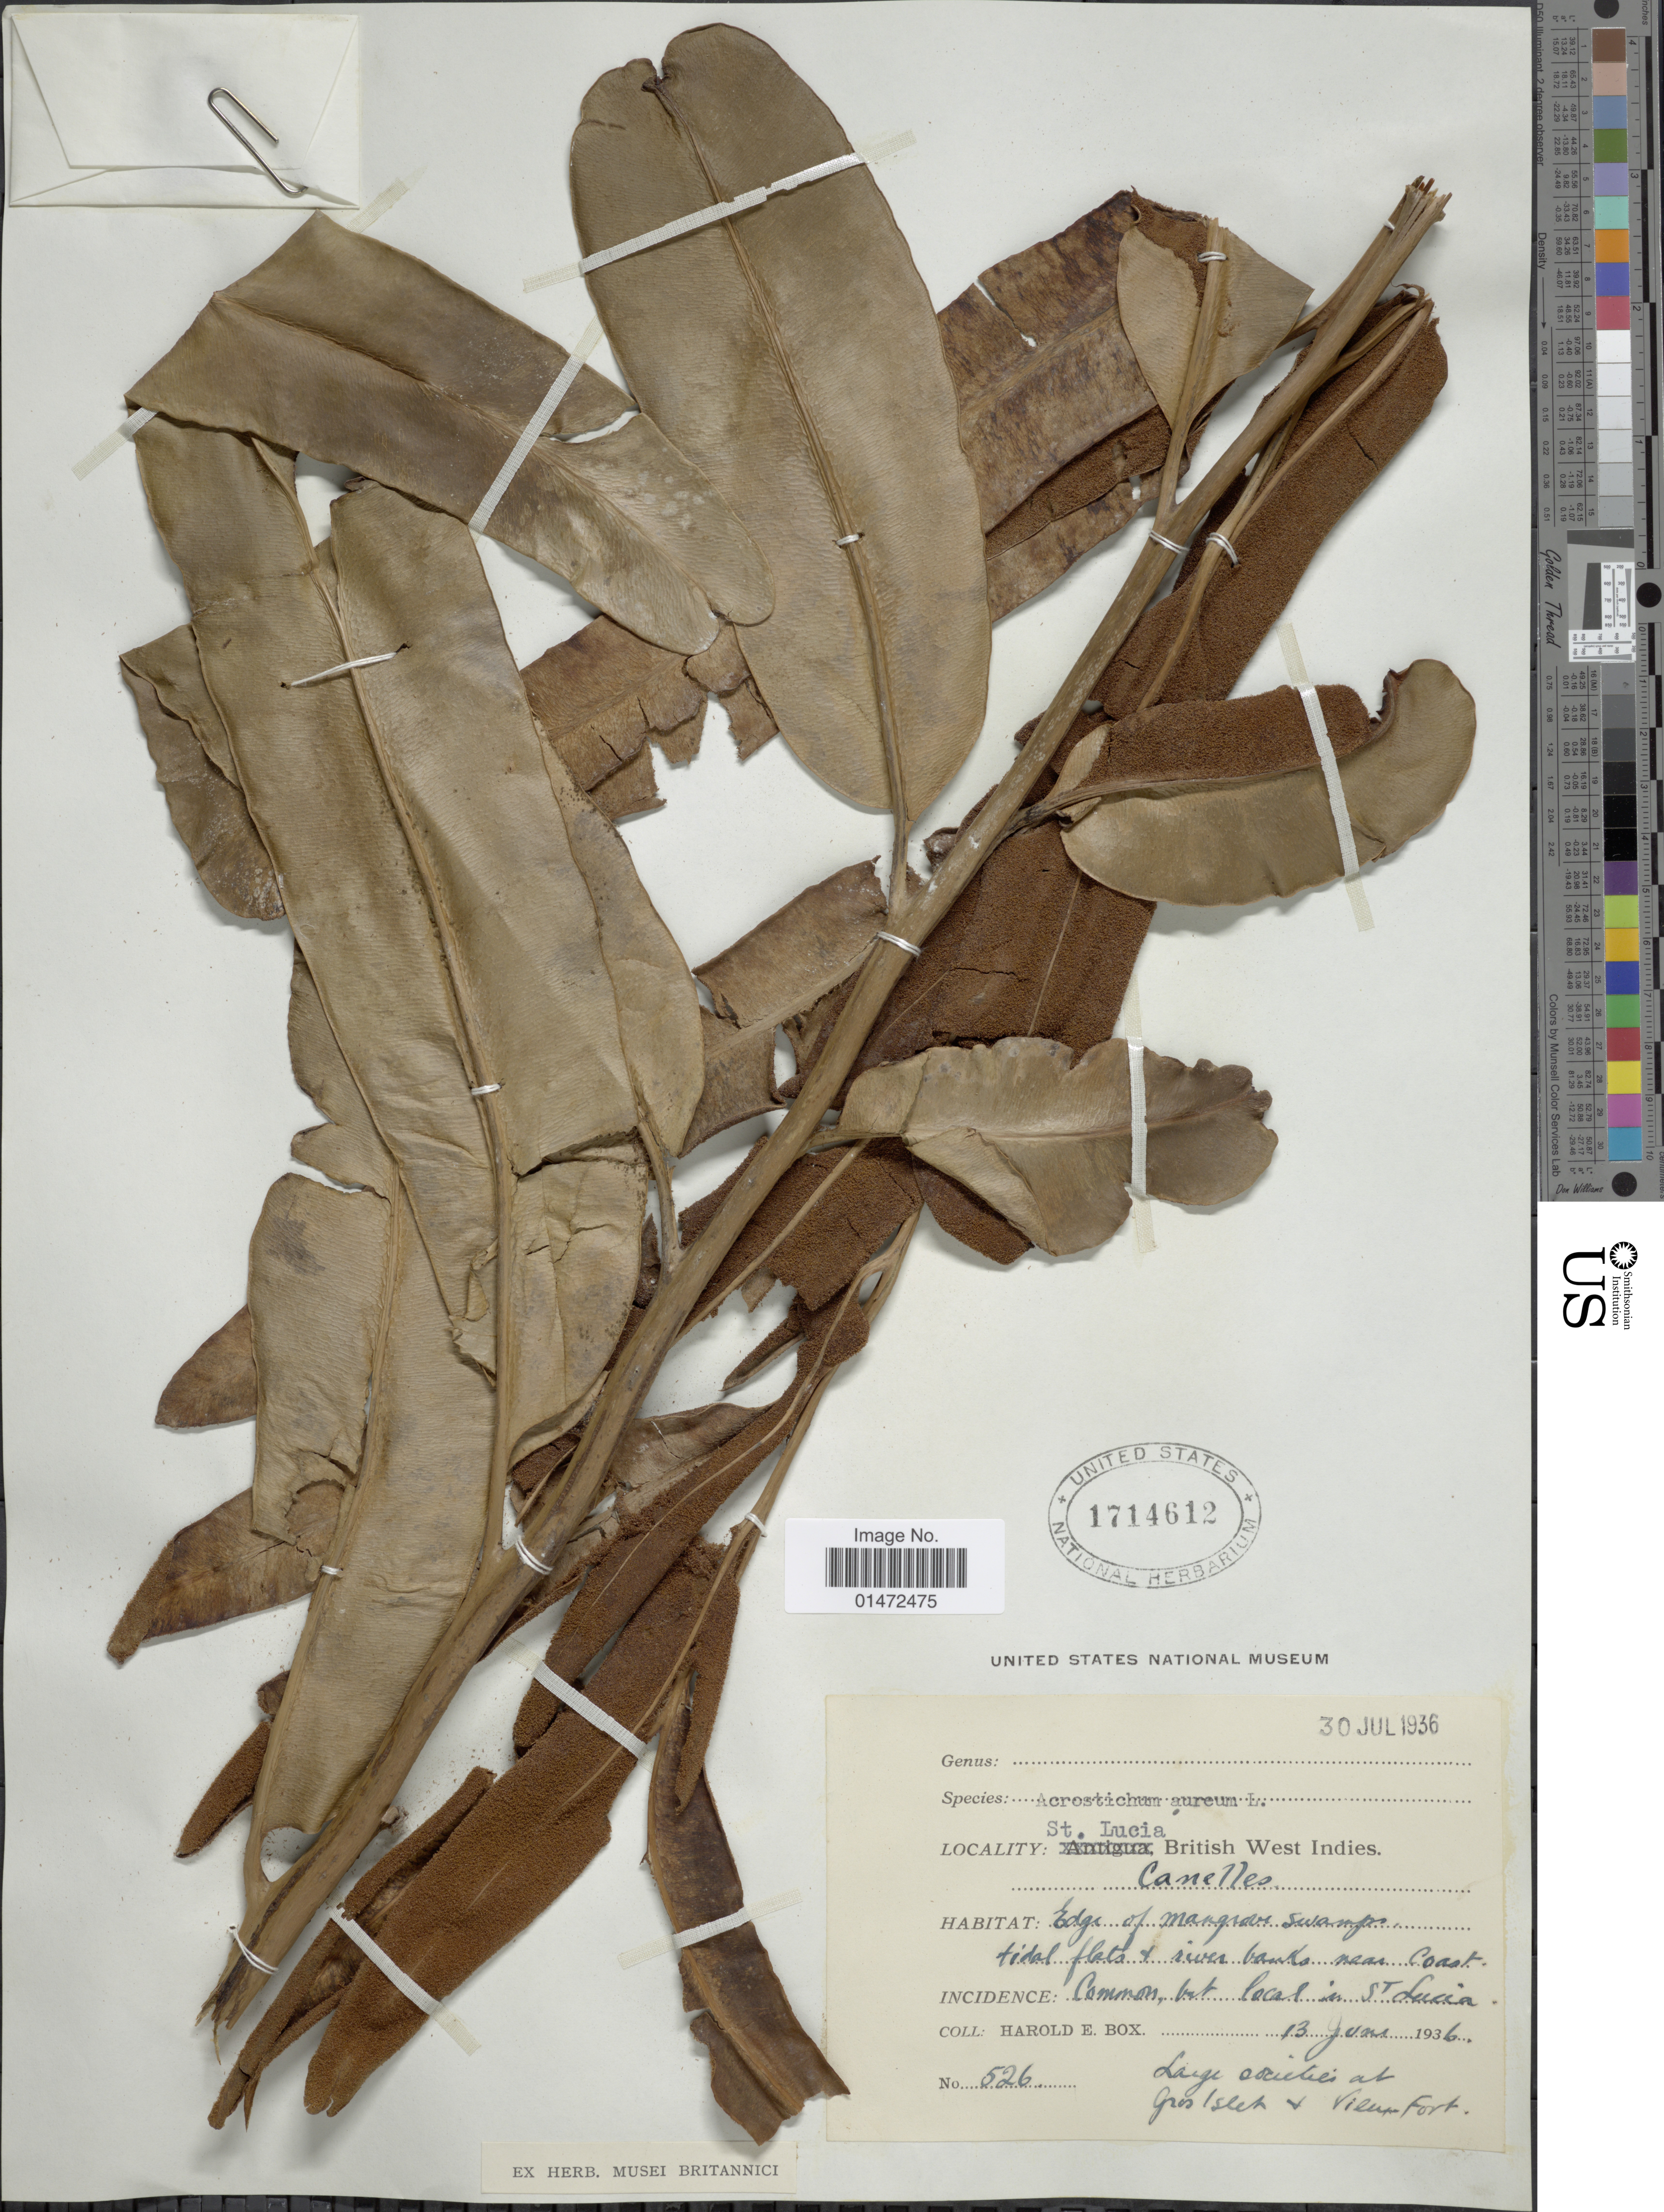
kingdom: Plantae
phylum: Tracheophyta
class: Polypodiopsida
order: Polypodiales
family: Pteridaceae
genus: Acrostichum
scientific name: Acrostichum aureum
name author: L.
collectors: H. E. Box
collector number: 526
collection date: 1936-06-13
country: St. Lucia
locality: British West Indies. Canelles. Edge of mangrove swamps tidal flats & river banks near Coast.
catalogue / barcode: US 1714612